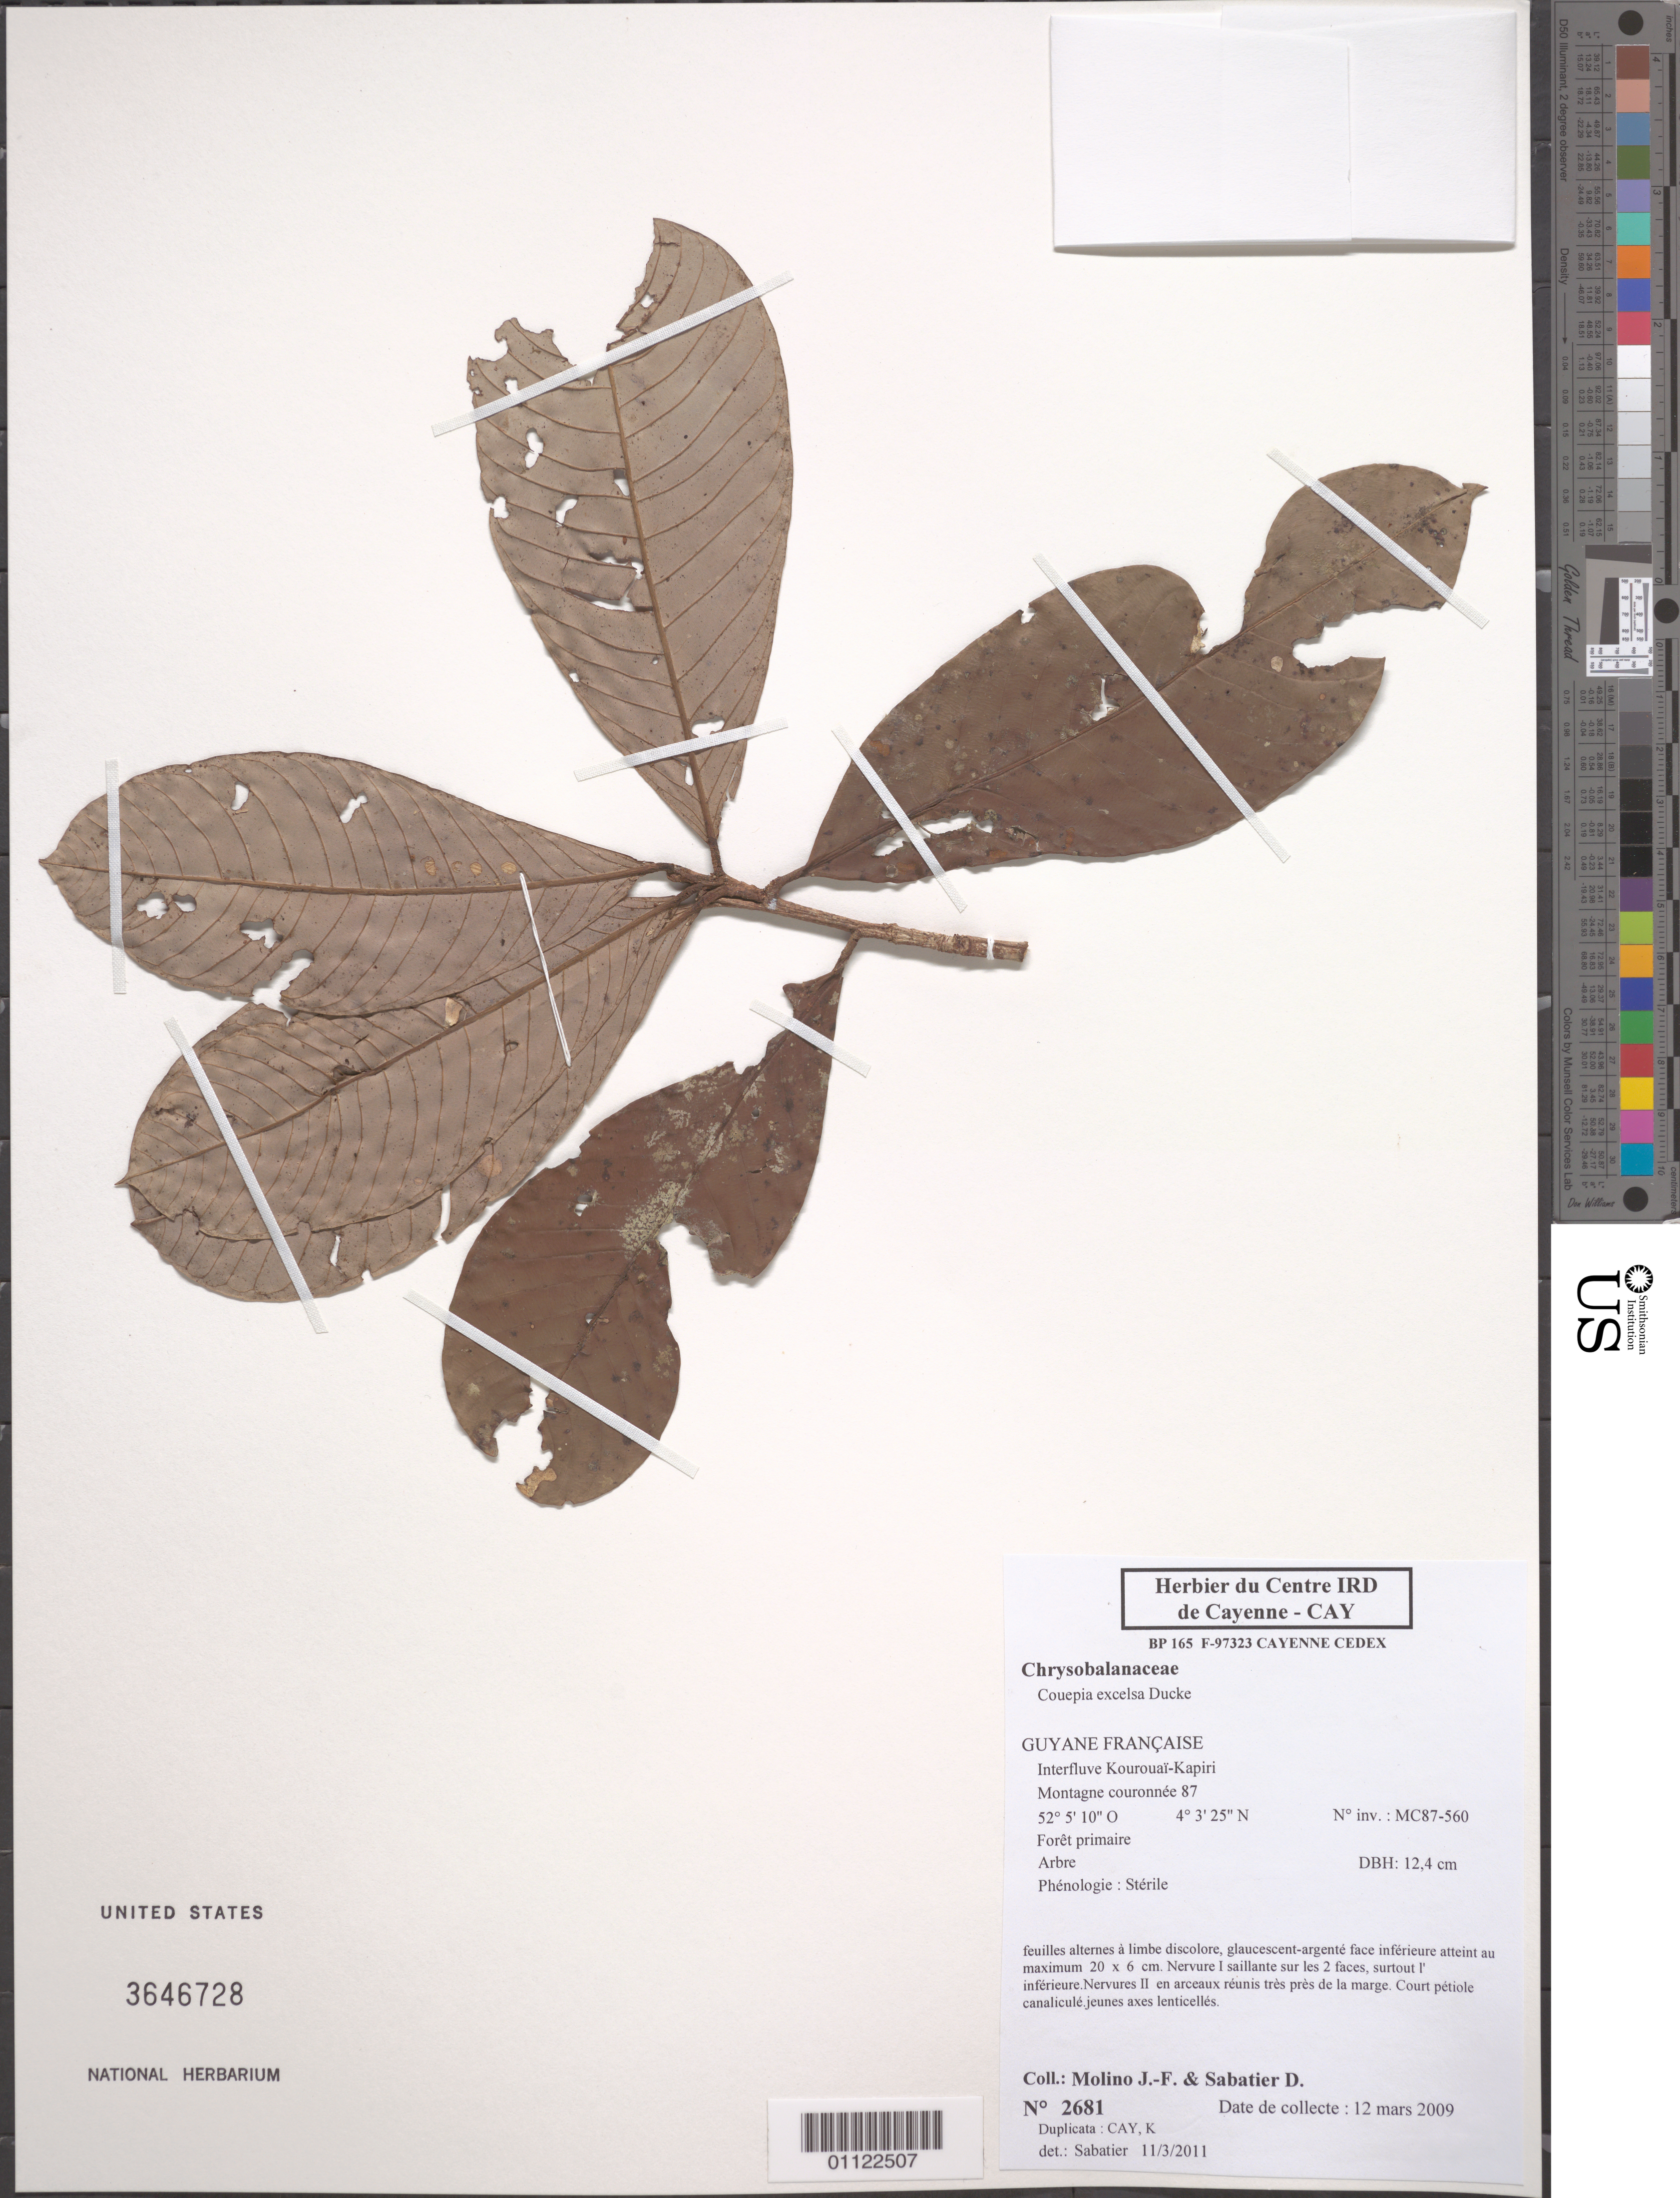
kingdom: Plantae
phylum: Tracheophyta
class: Magnoliopsida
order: Malpighiales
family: Chrysobalanaceae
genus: Couepia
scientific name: Couepia excelsa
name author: Ducke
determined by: Sabatier, D.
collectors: J. Molino & D. Sabatier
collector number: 2681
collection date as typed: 12-Mar-09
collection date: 2009-03-12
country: French Guiana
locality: Interfluve Korourouaï-Kapiri. Montagne couronnée 87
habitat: Foret primaire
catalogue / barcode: US 3646728